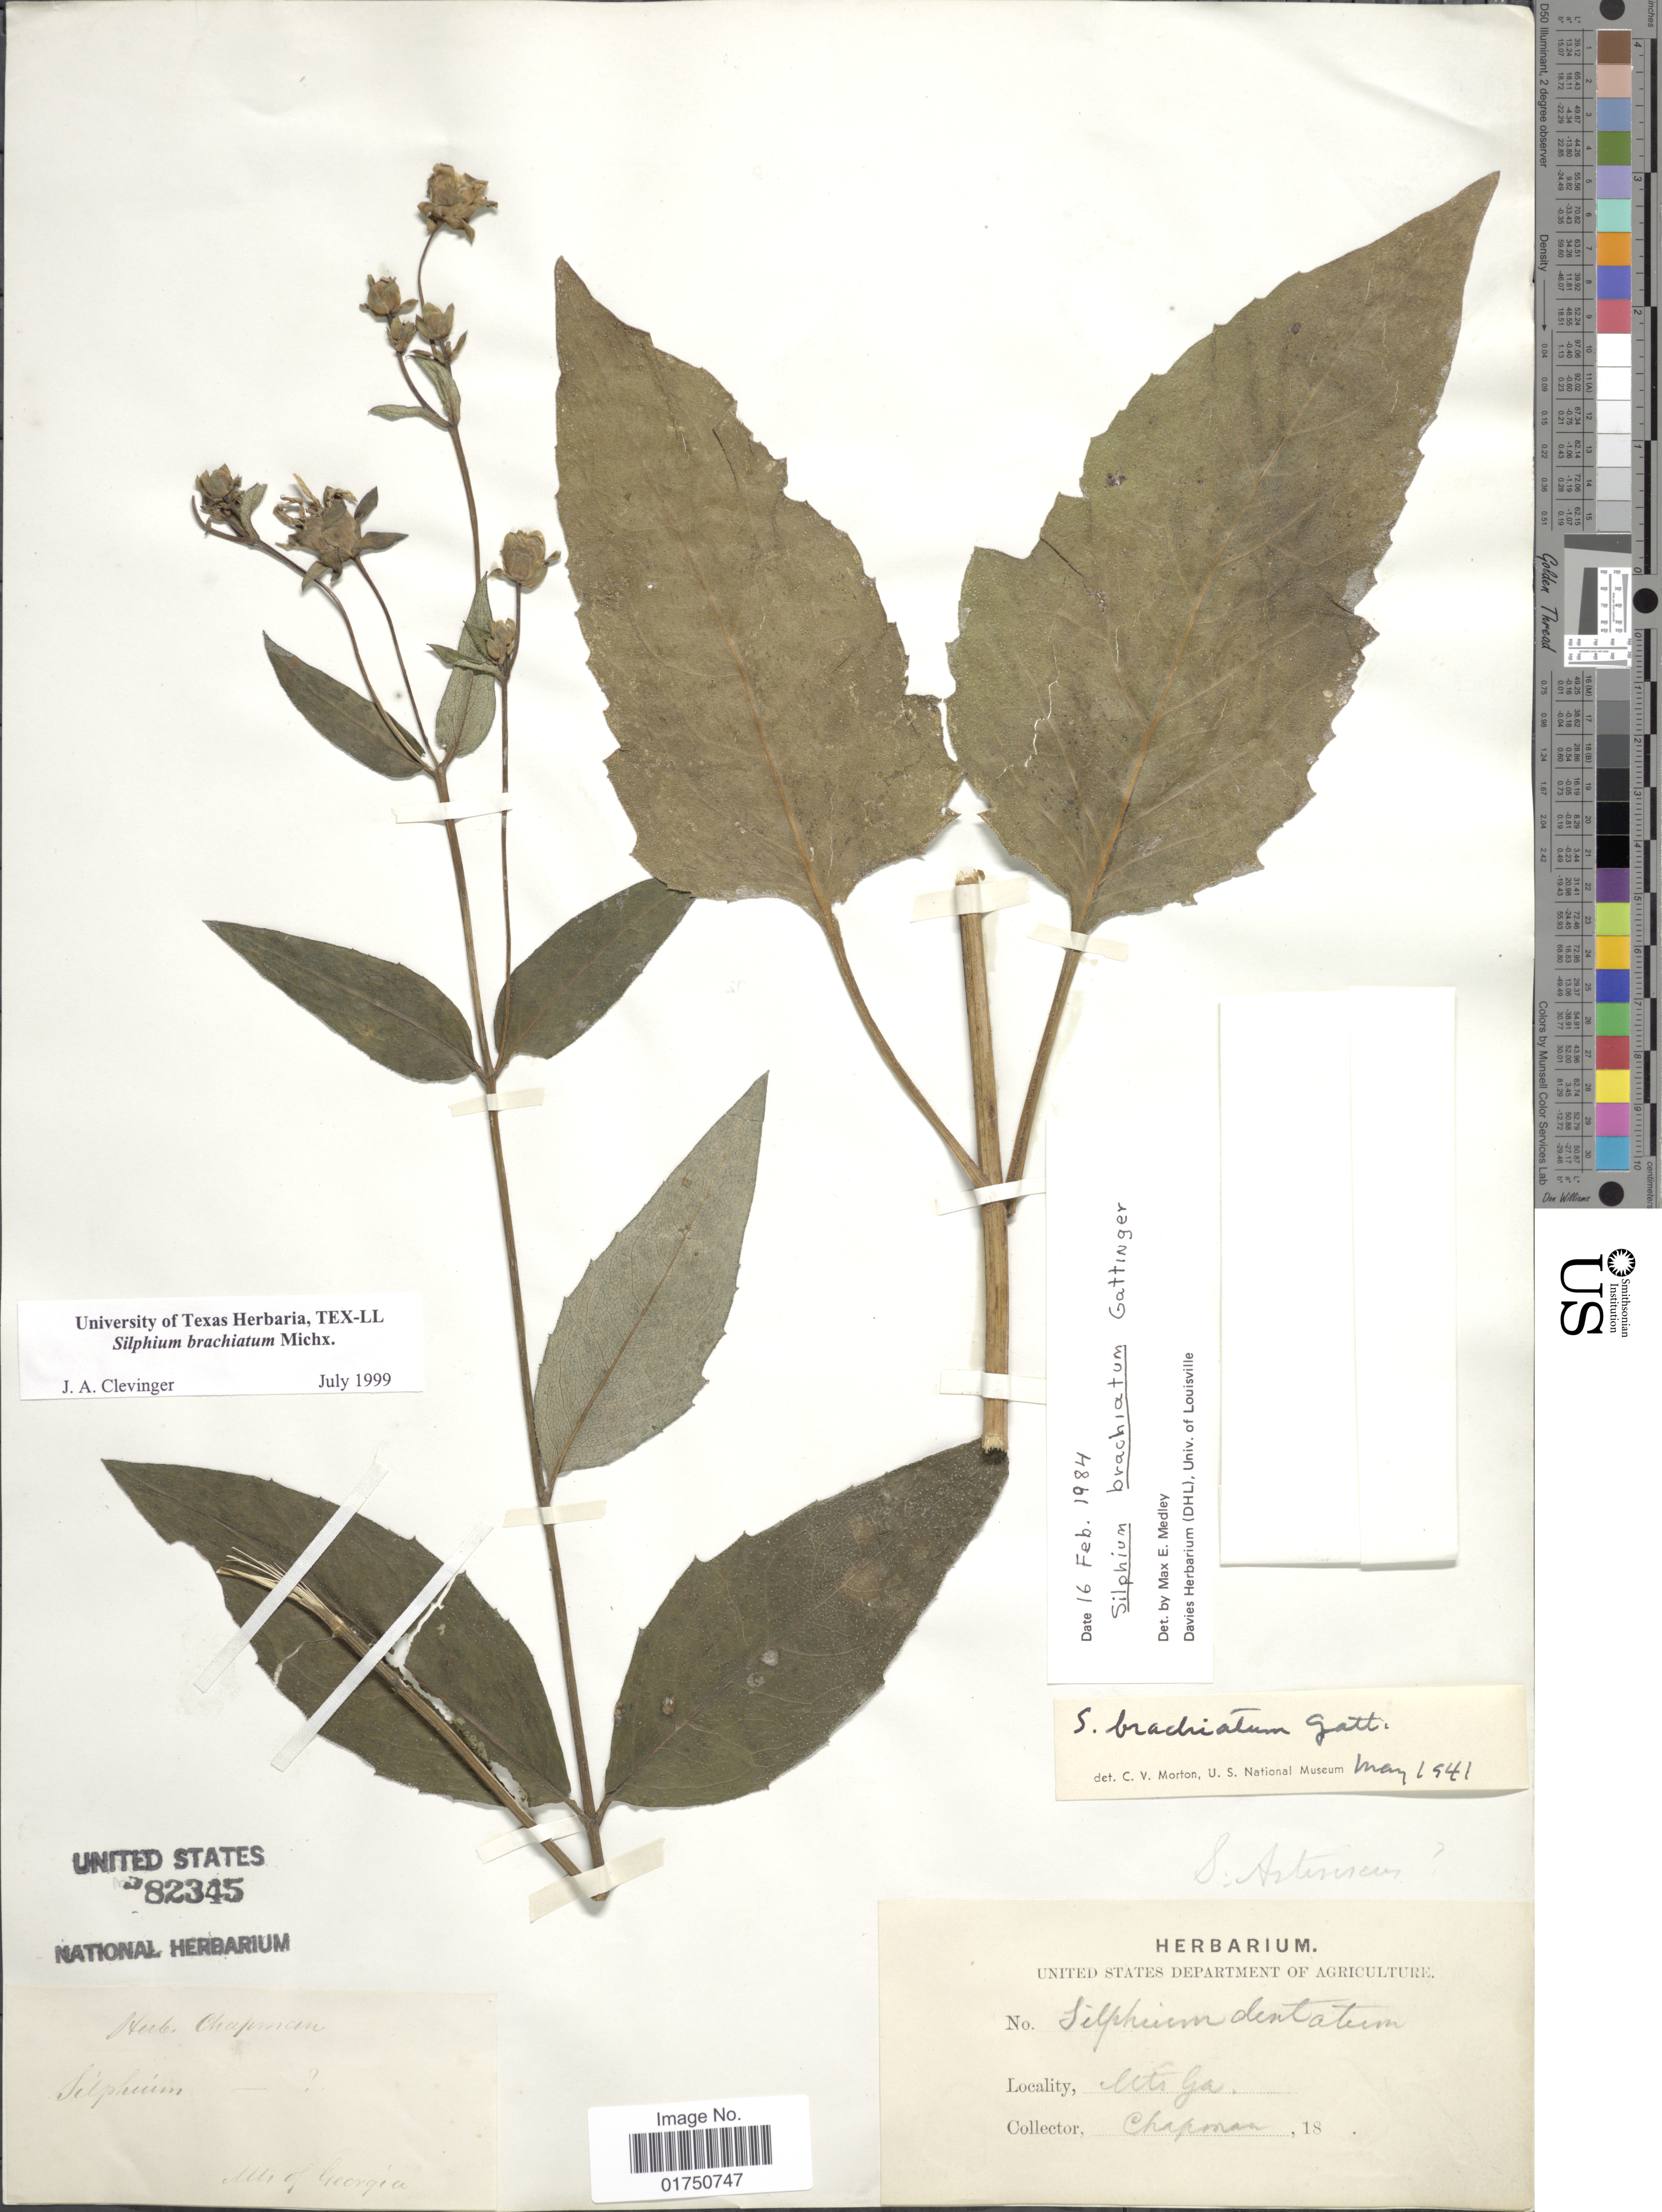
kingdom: Plantae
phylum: Tracheophyta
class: Magnoliopsida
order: Asterales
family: Asteraceae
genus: Silphium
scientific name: Silphium brachiatum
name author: Michx.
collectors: A. Chapman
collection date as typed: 18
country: United States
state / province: Georgia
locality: Mts. Ga.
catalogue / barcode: US 82345